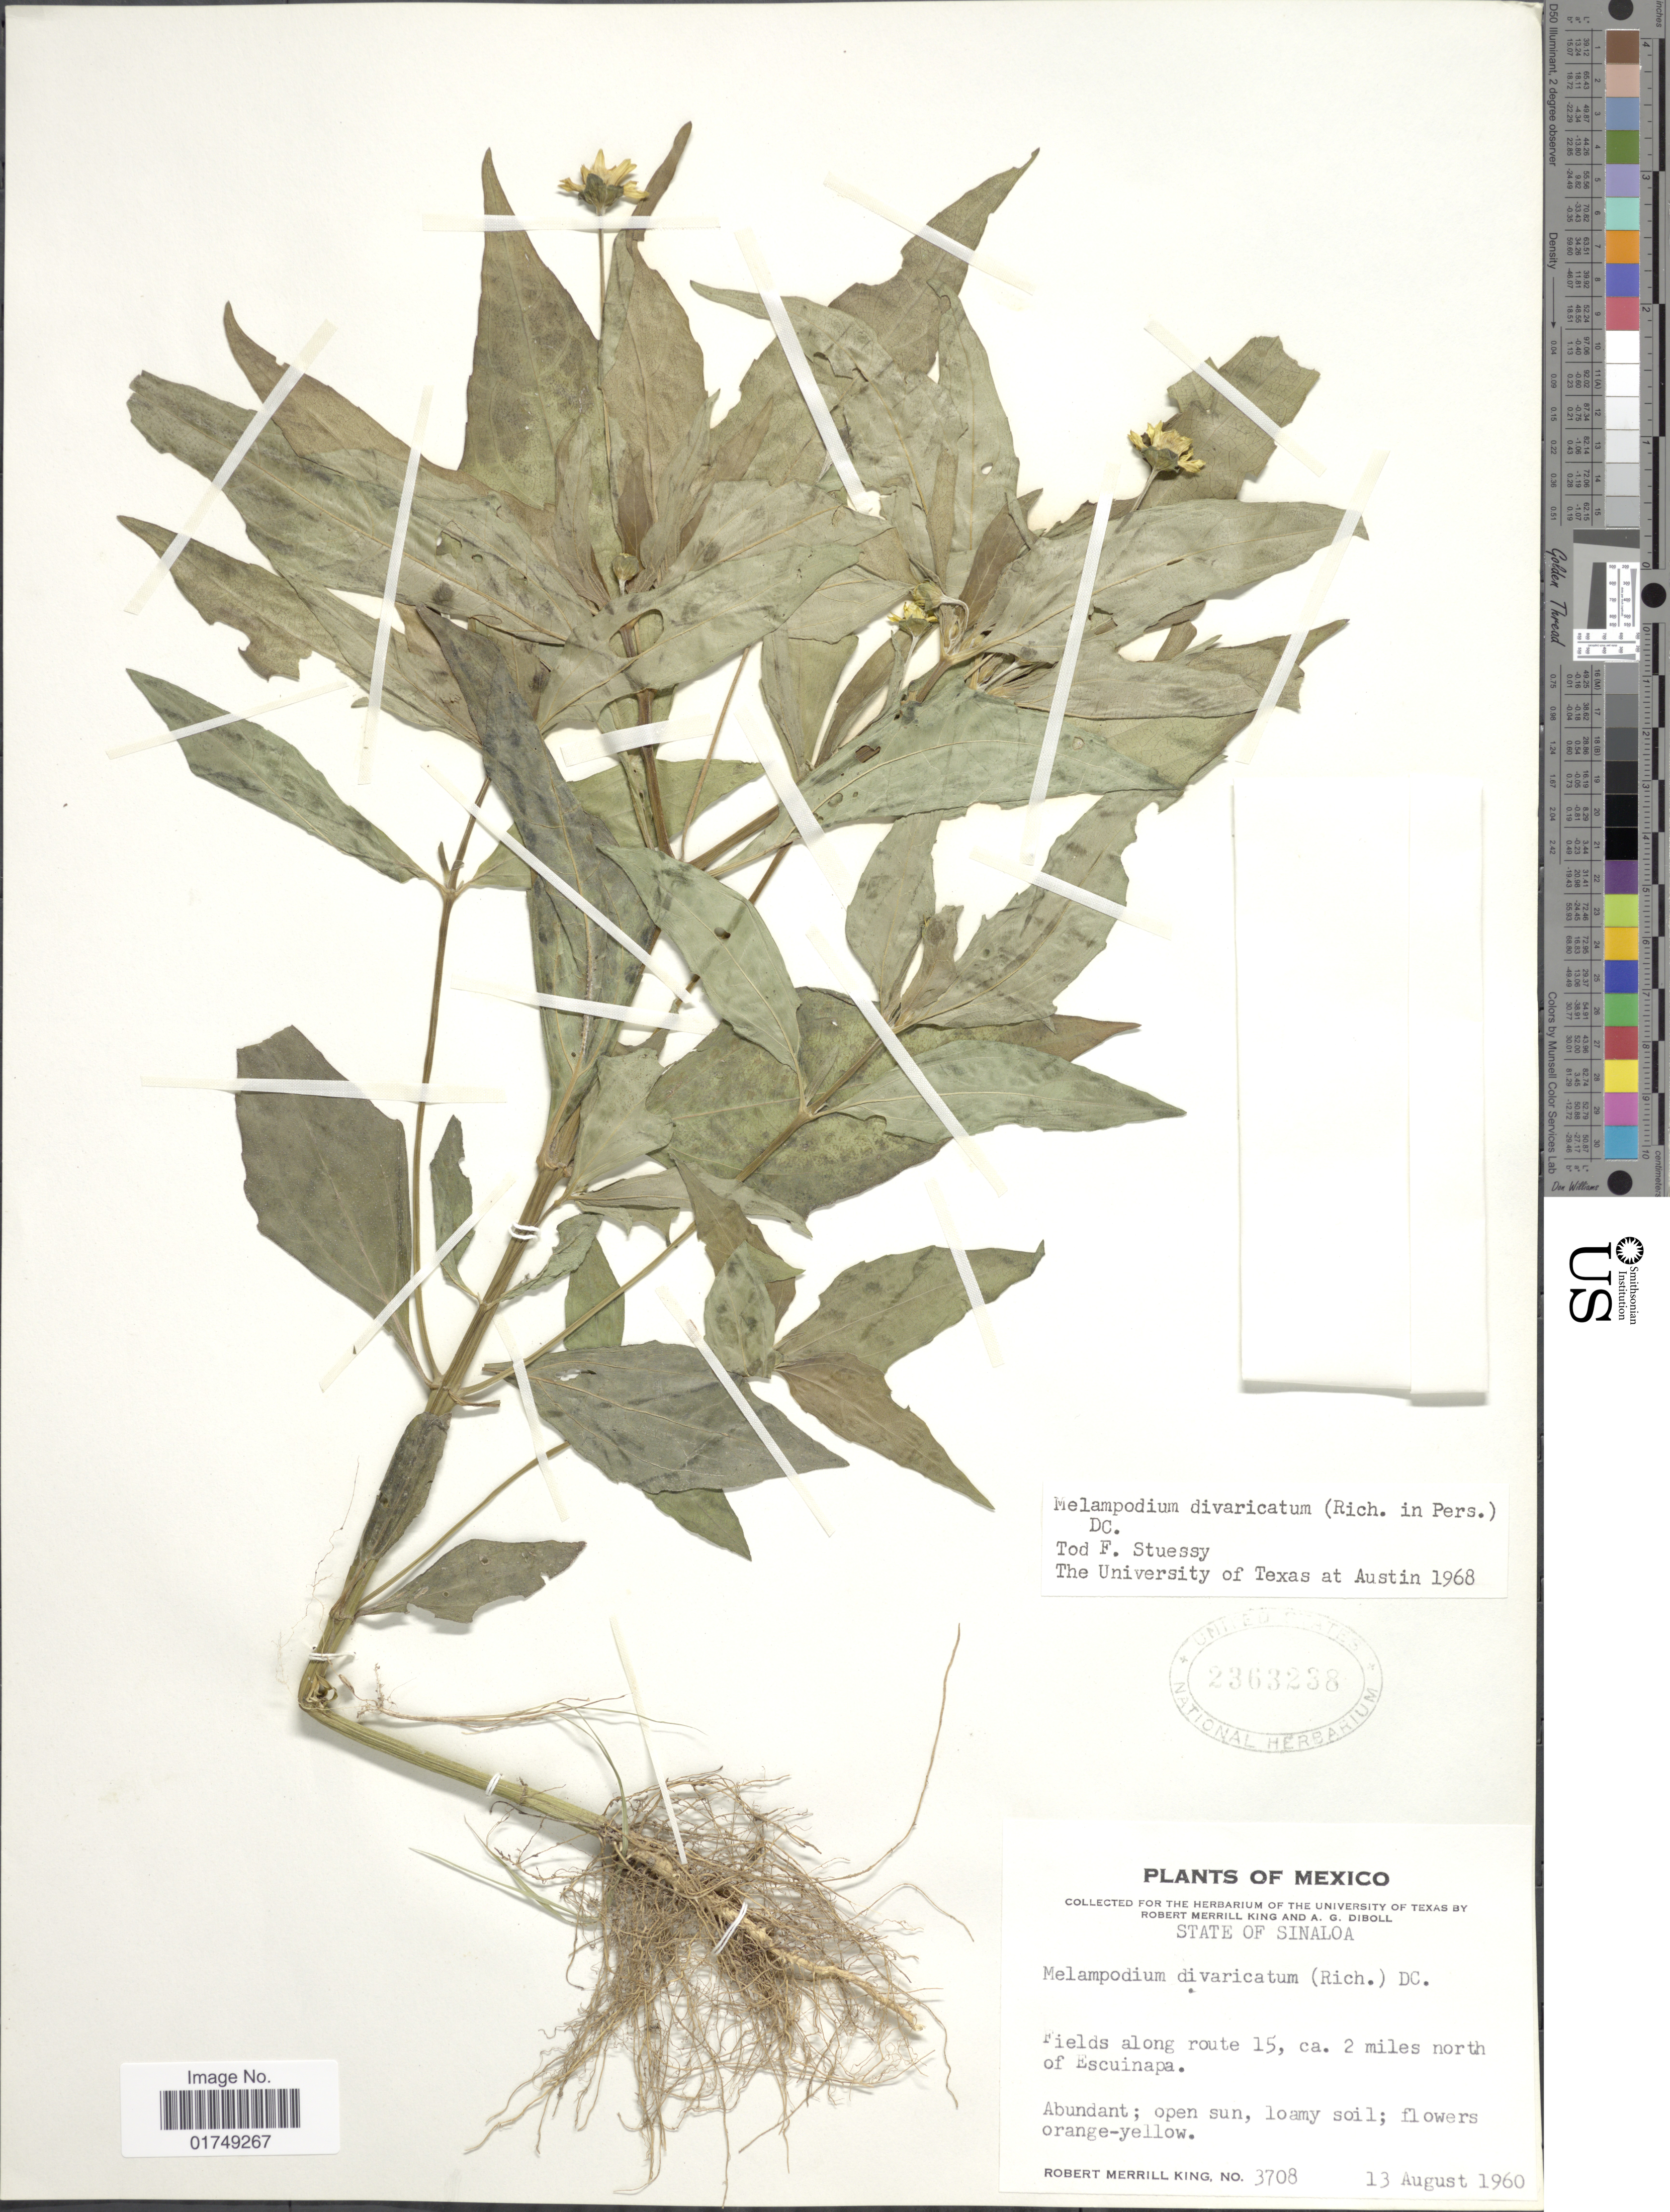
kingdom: Plantae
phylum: Tracheophyta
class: Magnoliopsida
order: Asterales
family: Asteraceae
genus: Melampodium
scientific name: Melampodium divaricatum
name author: (Rich.) DC.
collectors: R. M. King & A. Diboll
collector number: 3708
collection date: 1960-08-13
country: Mexico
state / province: Sinaloa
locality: Fields along route 15, ca 2 miles north of Escuinapa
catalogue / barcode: US 2363238